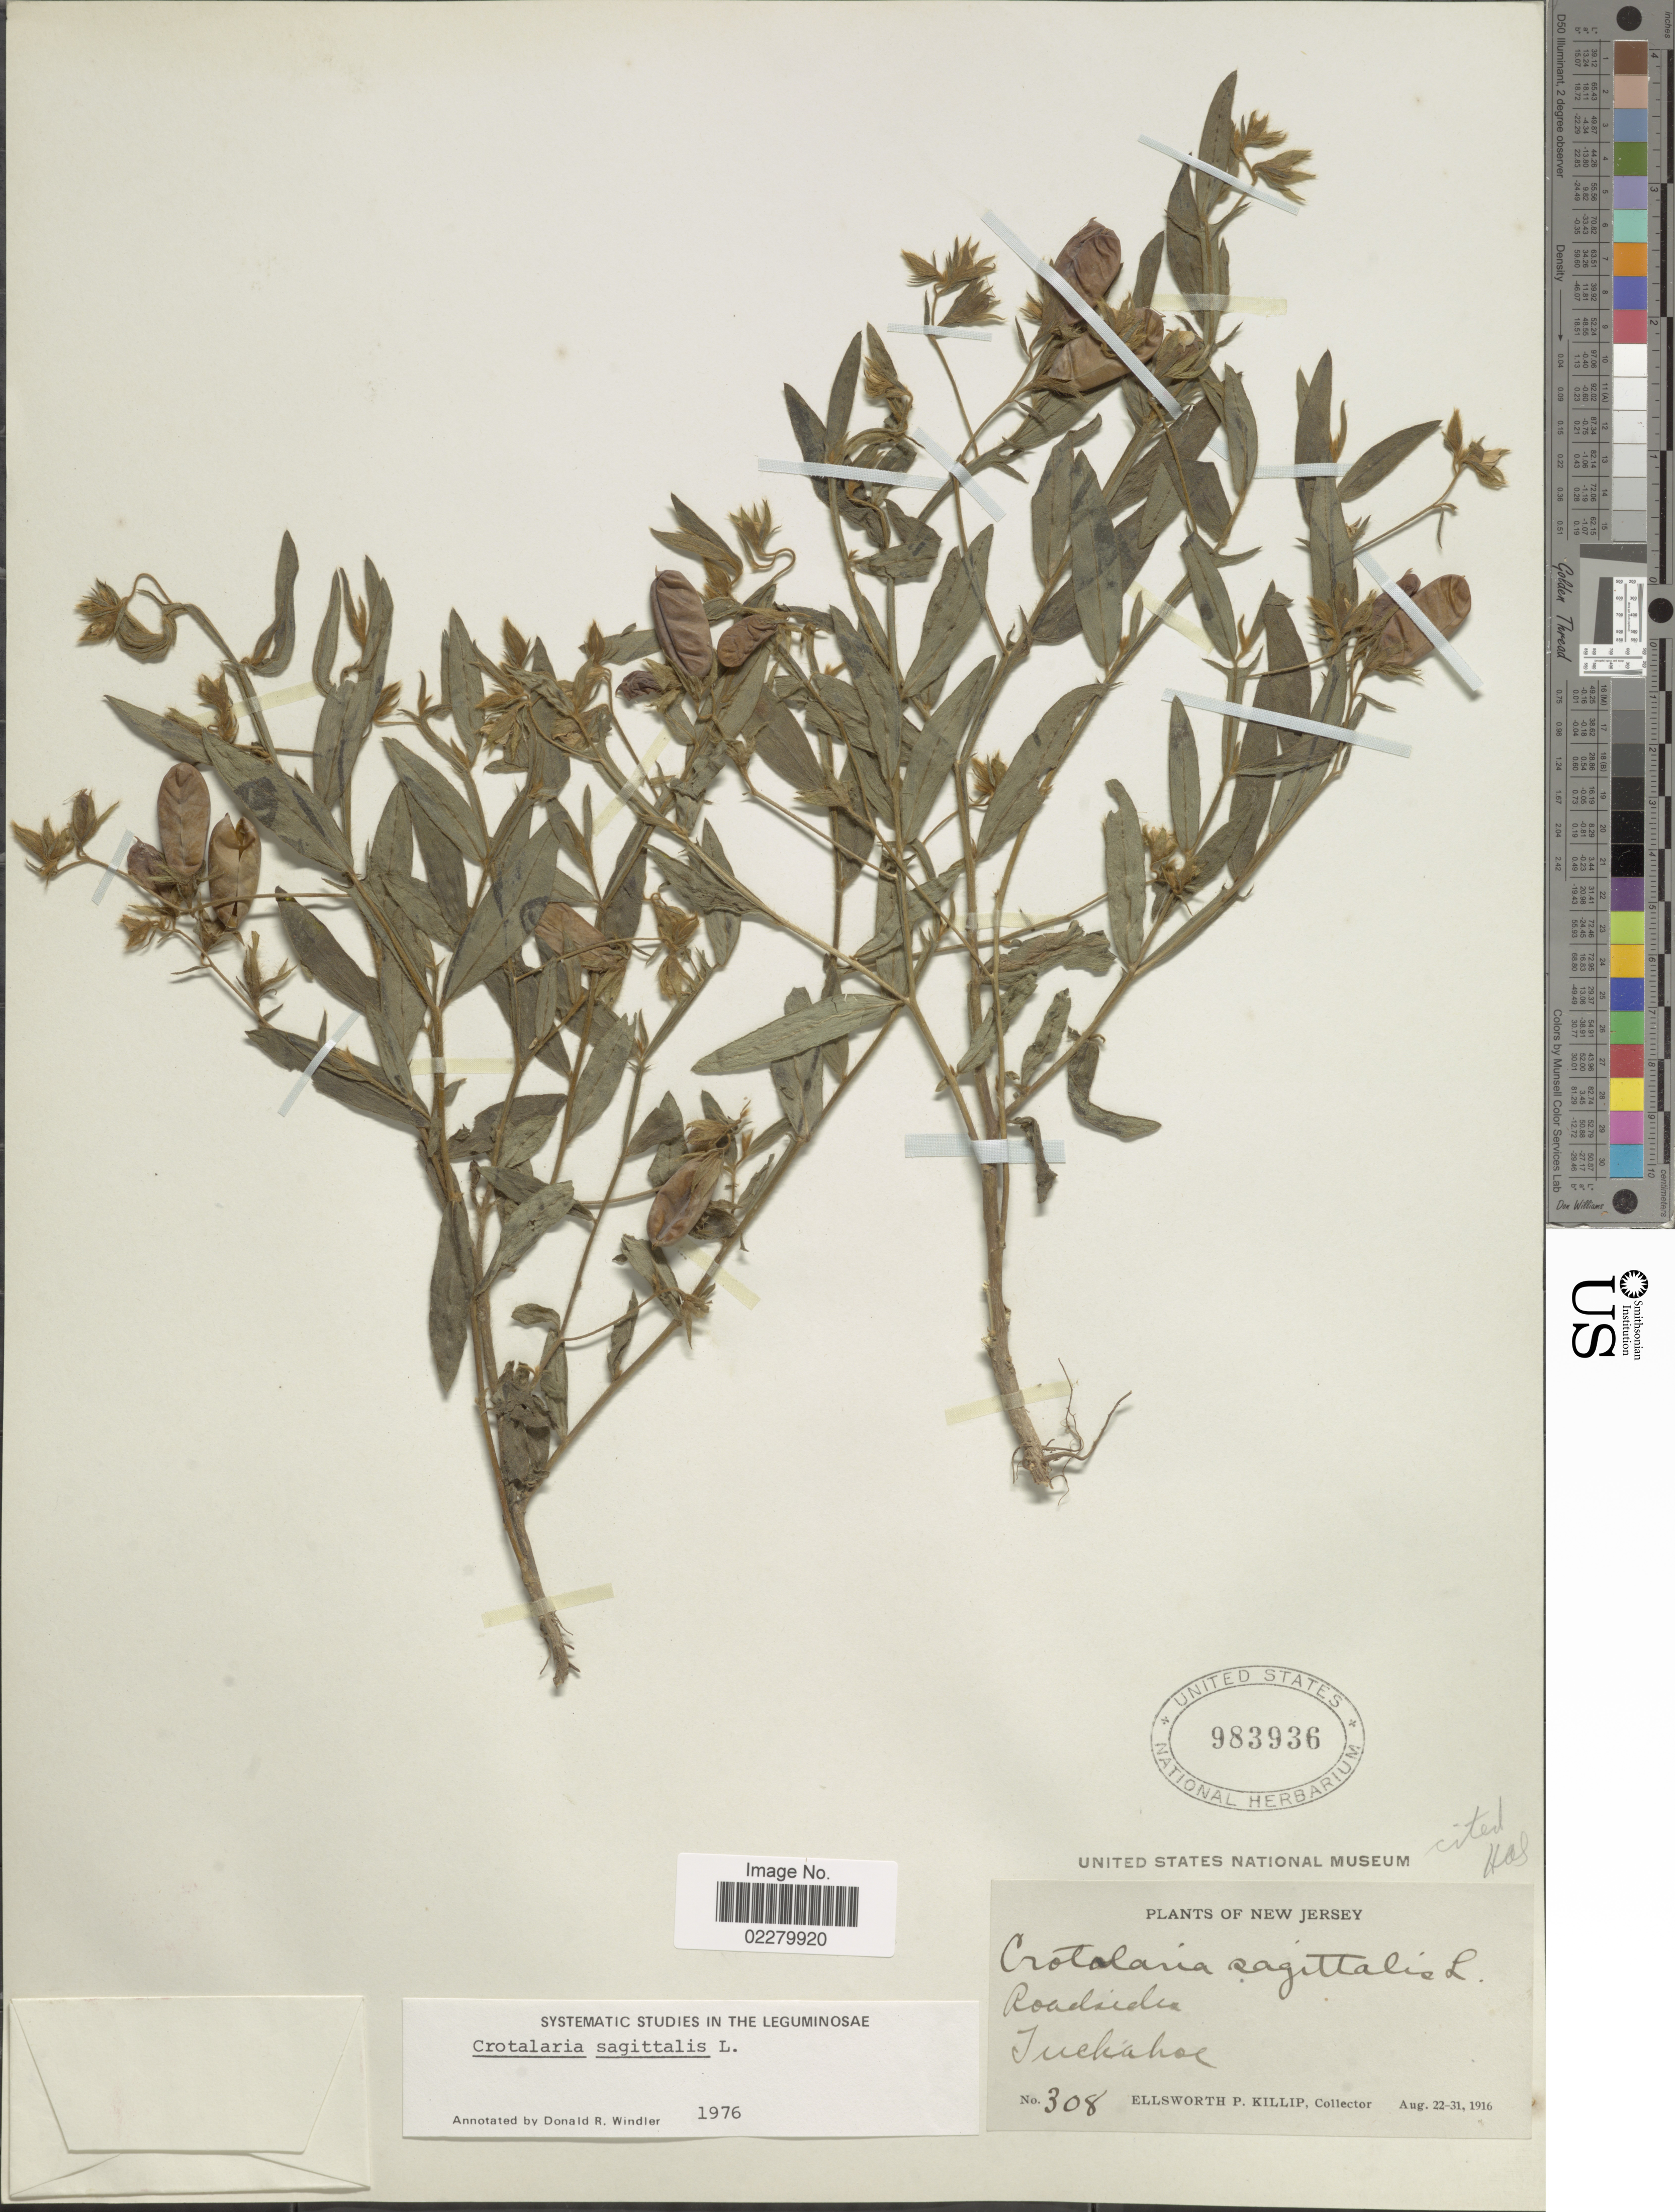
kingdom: Plantae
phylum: Tracheophyta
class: Magnoliopsida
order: Fabales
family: Fabaceae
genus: Crotalaria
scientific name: Crotalaria sagittalis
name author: L.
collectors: E. P. Killip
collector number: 308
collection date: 1916-08-22/1916-08-31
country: United States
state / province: New Jersey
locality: Roadsides. Juckahoe.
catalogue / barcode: US 983936